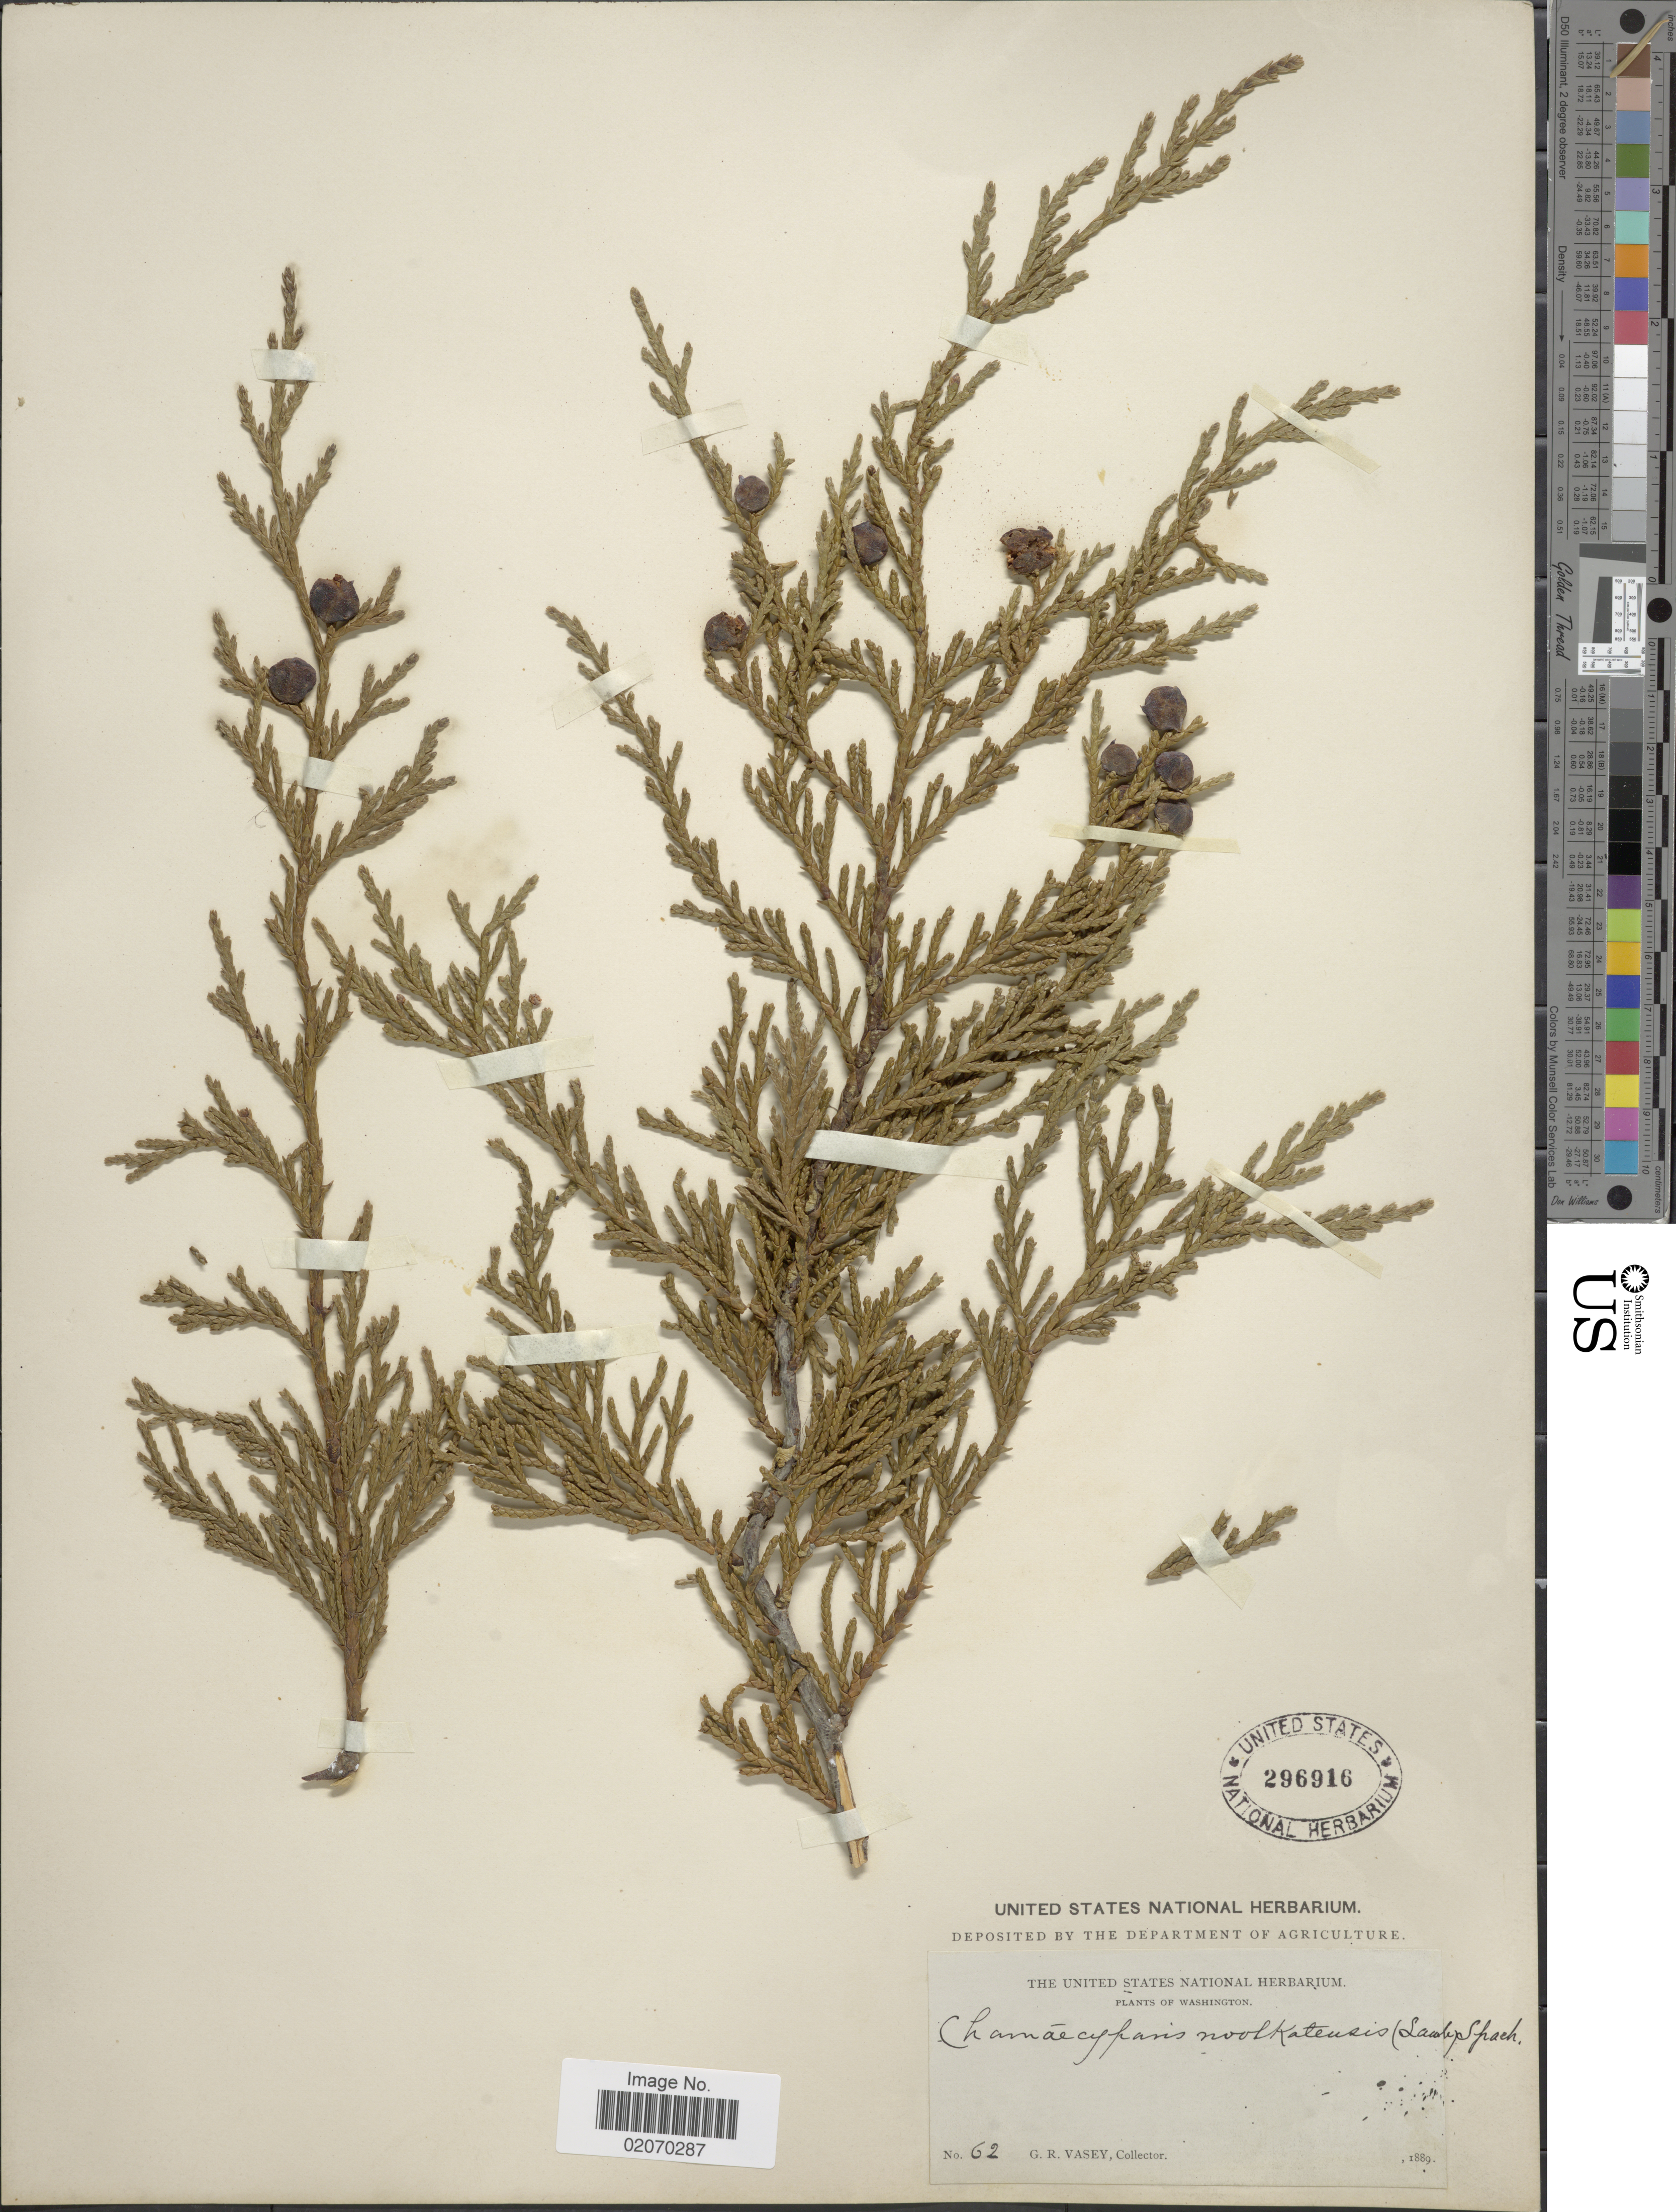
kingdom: Plantae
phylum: Tracheophyta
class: Pinopsida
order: Pinales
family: Cupressaceae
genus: Chamaecyparis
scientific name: Chamaecyparis nootkatensis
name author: (D. Don) Spach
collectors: G. R. Vasey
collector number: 62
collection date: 1889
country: United States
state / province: Washington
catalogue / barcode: US 296916